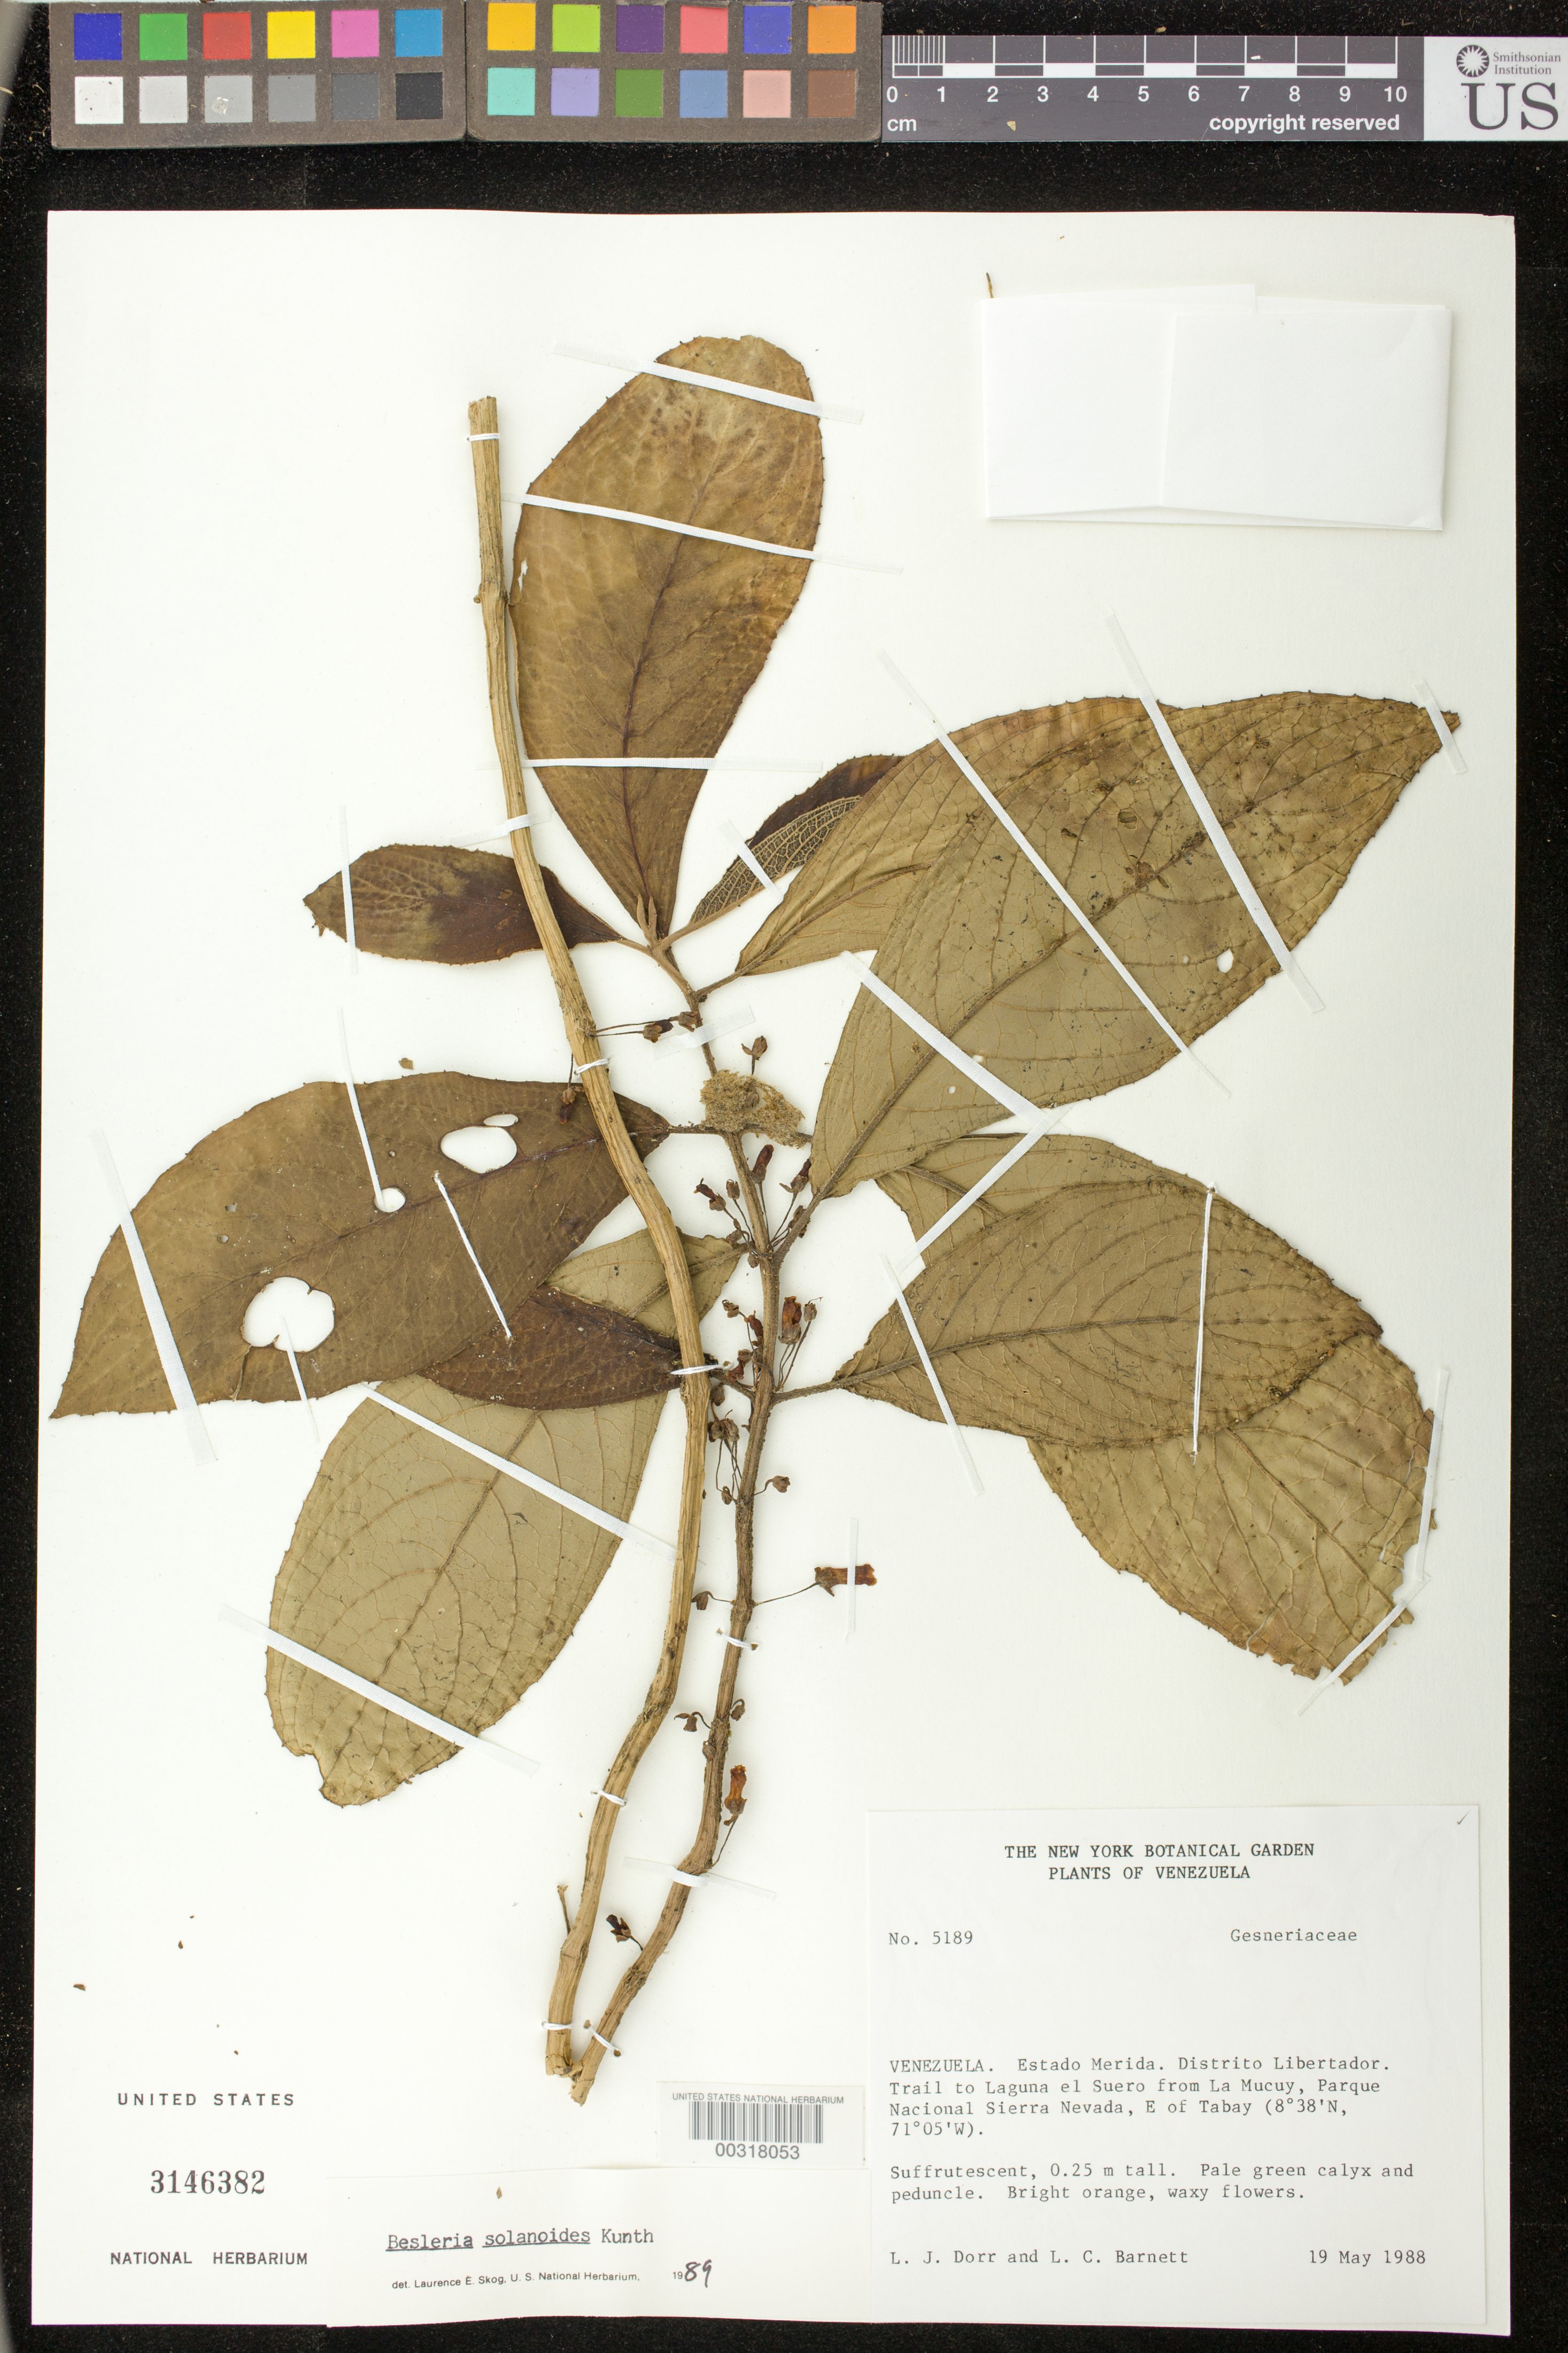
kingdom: Plantae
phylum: Tracheophyta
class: Magnoliopsida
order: Lamiales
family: Gesneriaceae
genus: Besleria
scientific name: Besleria solanoides var. solanoides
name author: Kunth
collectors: L. J. Dorr & L. C. Barnett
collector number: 5189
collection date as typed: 19 May 1988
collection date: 1988-05-19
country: Venezuela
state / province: Mérida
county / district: Libertador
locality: Trail to Laguna el Suero from La Mucuy, Parque Nacional Sierra Nevada, E of Tabay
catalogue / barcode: US 3146382